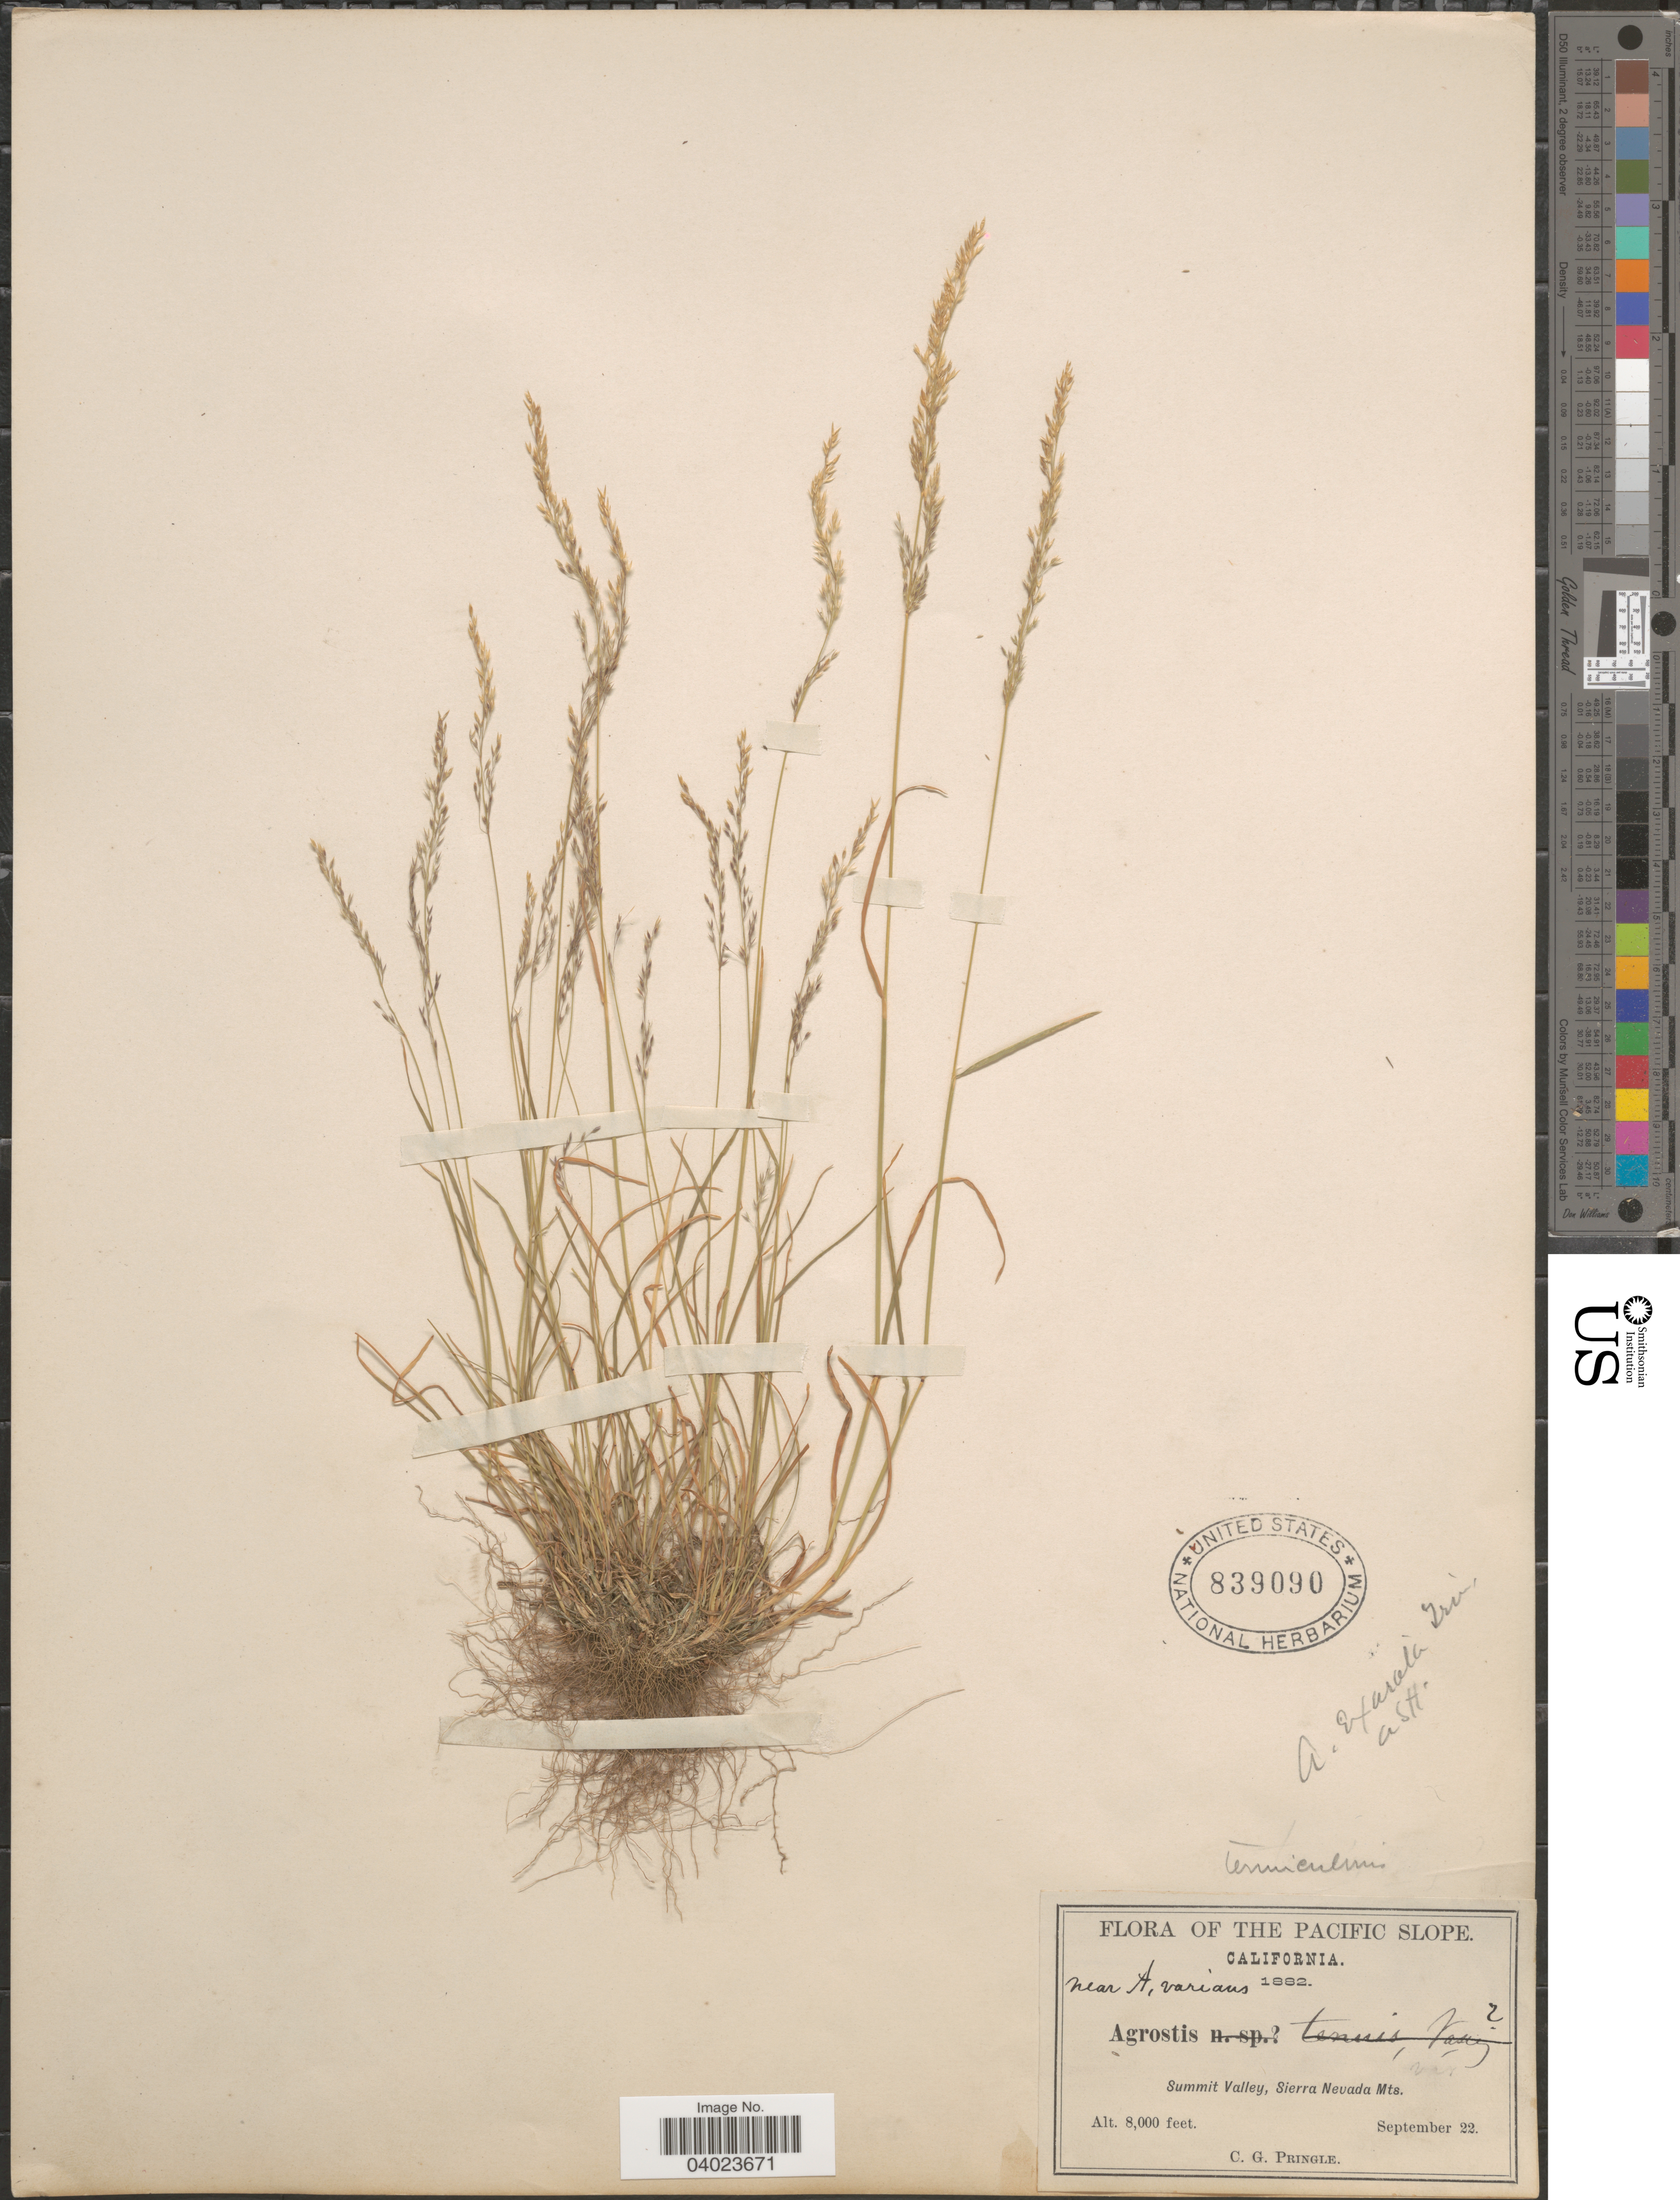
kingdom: Plantae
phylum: Tracheophyta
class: Liliopsida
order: Poales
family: Poaceae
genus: Agrostis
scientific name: Agrostis sp.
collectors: C. G. Pringle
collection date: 1882-09-22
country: United States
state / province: California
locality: Pacific Slope. Summit Valley, Sierra Nevada Mts.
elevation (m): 2438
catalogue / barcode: US 839090